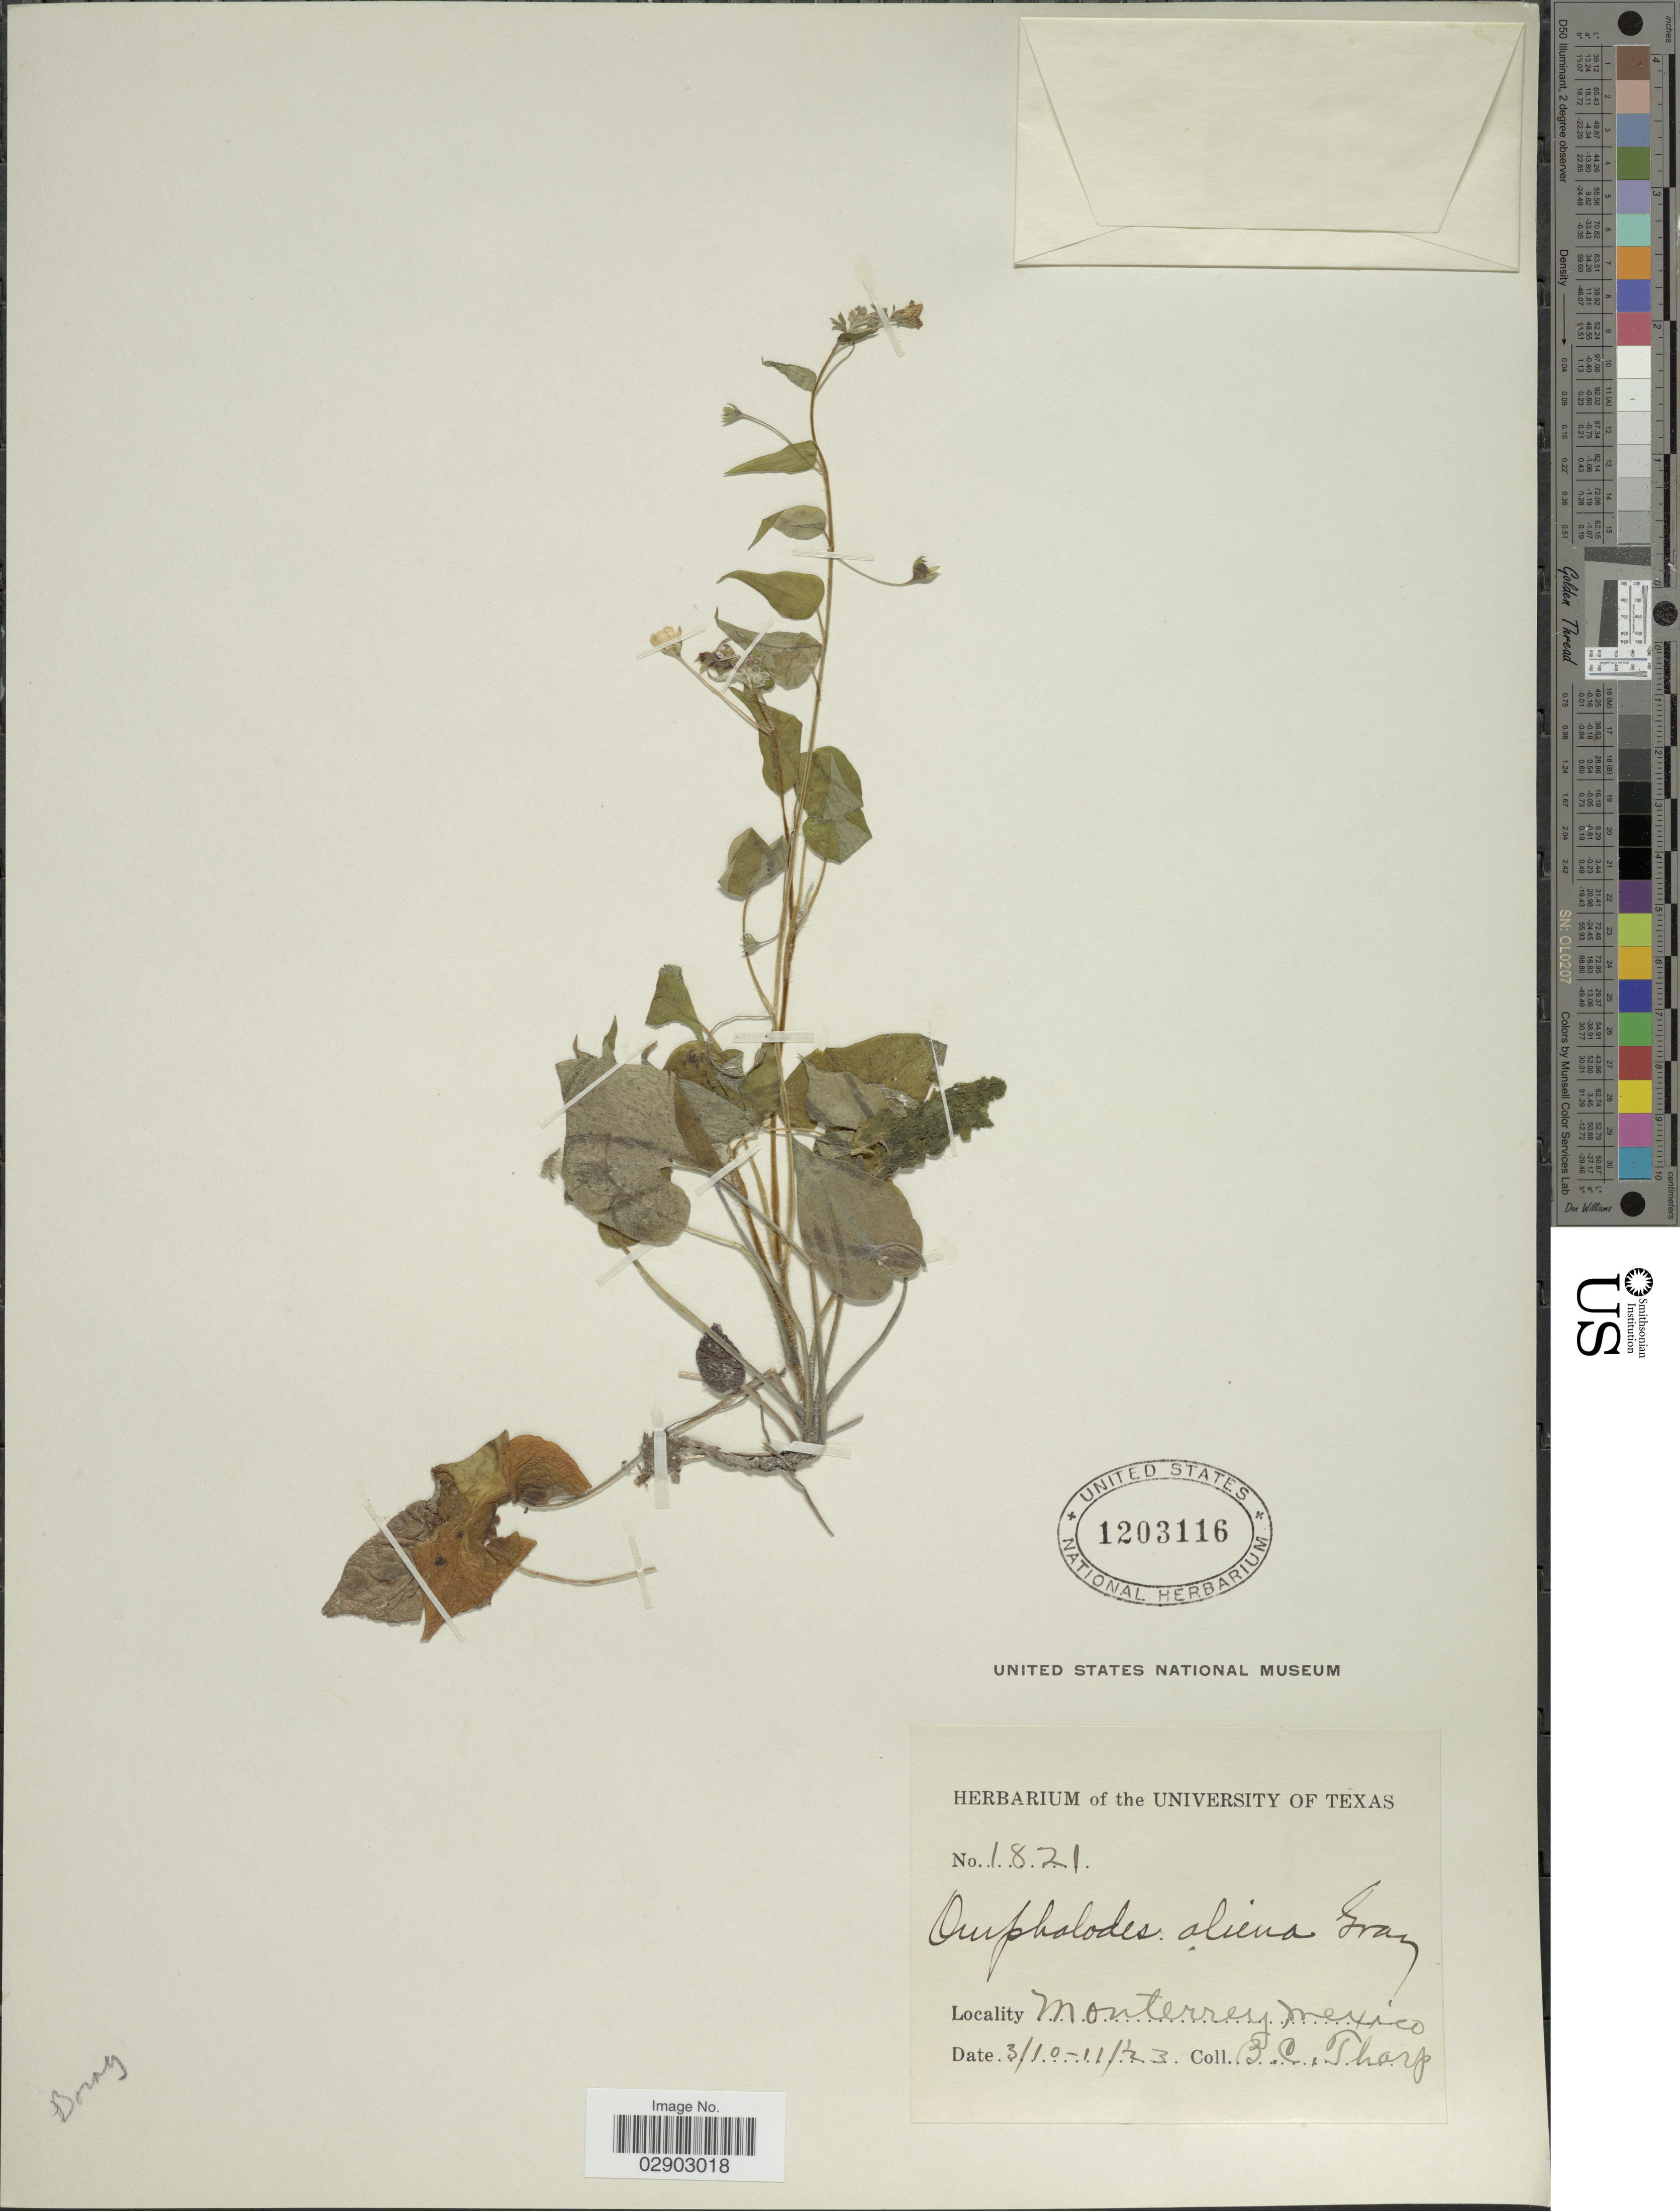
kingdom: Plantae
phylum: Tracheophyta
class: Magnoliopsida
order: Boraginales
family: Boraginaceae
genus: Omphalodes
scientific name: Omphalodes aliena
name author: A. Gray ex Hemsl.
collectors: B. C. Tharp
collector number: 1821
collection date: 1923-10-03/1923-11-03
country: Mexico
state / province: Nuevo León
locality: Monterrey.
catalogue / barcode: US 1203116